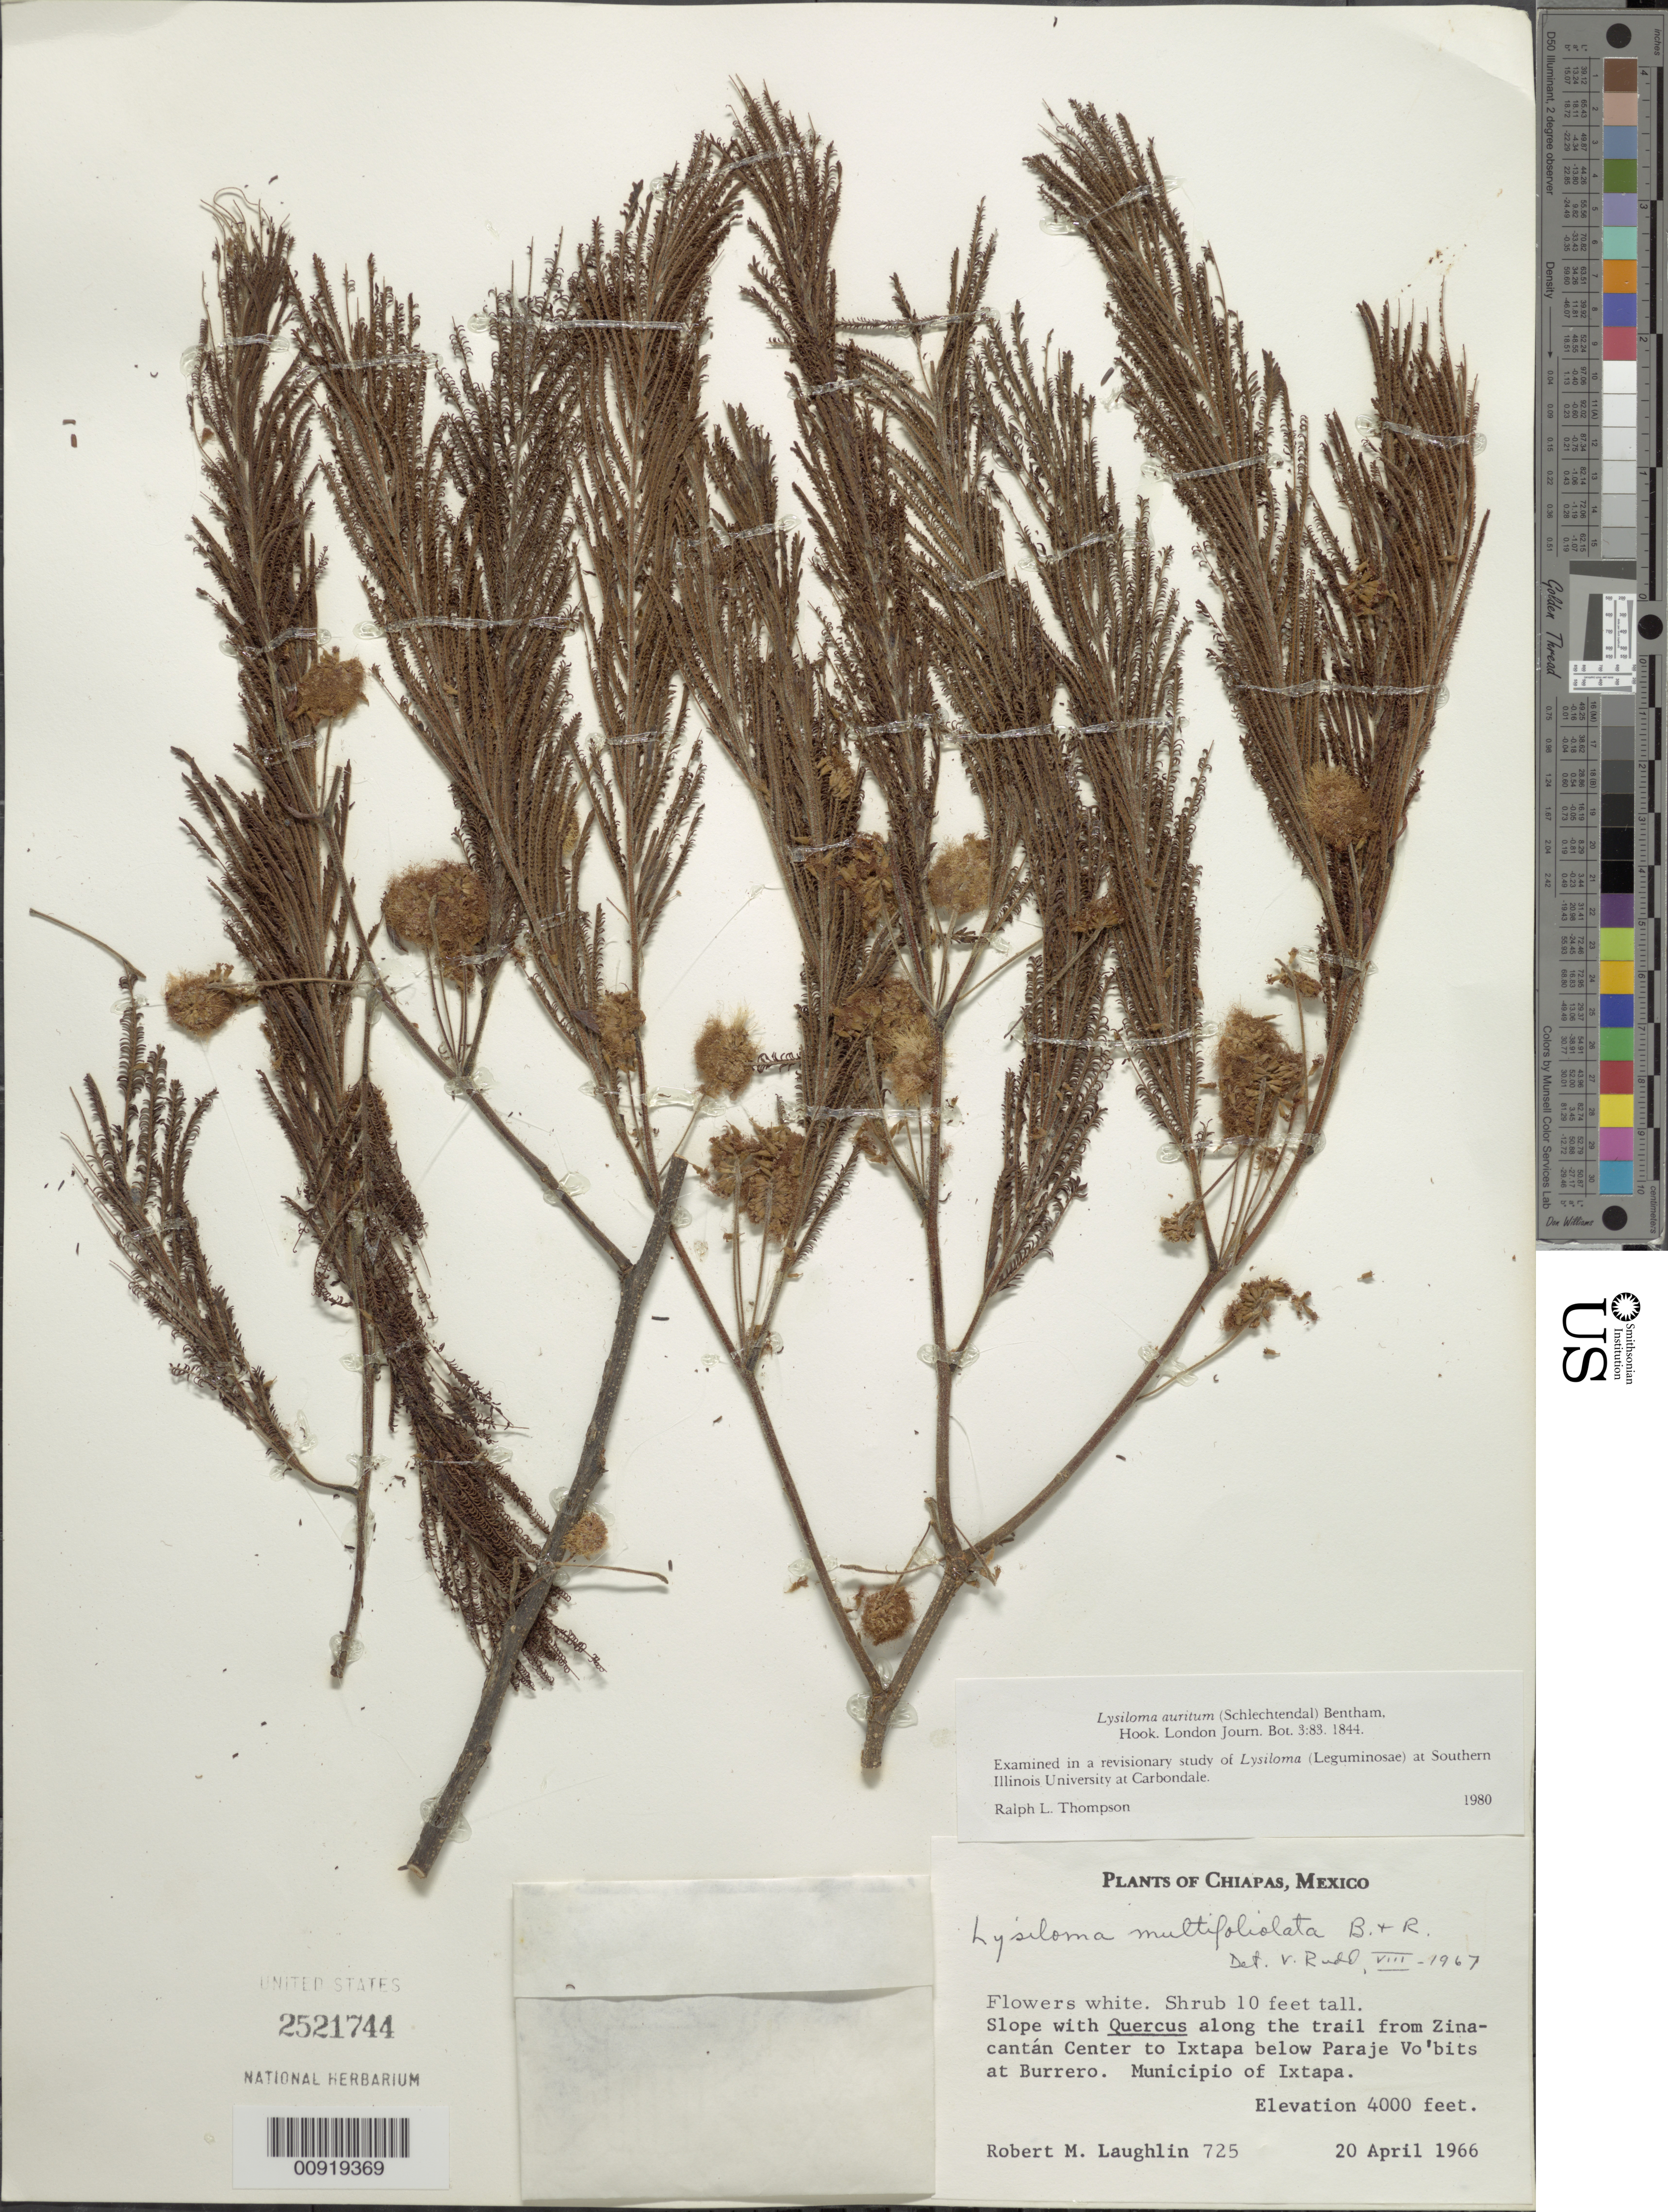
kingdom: Plantae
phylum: Tracheophyta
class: Magnoliopsida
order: Fabales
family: Fabaceae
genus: Lysiloma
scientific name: Lysiloma auritum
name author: (Schltdl.) Benth.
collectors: R. M. Laughlin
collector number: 725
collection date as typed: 20 Apr 1966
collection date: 1966-04-20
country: Mexico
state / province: Chiapas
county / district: Ixtapa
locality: Along the trail from Zinacantán Center to Ixtapa below Paraje Vo'bits at Burrero. Municipio of Ixtapa, Chiapas.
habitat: Slope with Quercus along trail.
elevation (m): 1219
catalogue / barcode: US 2521744